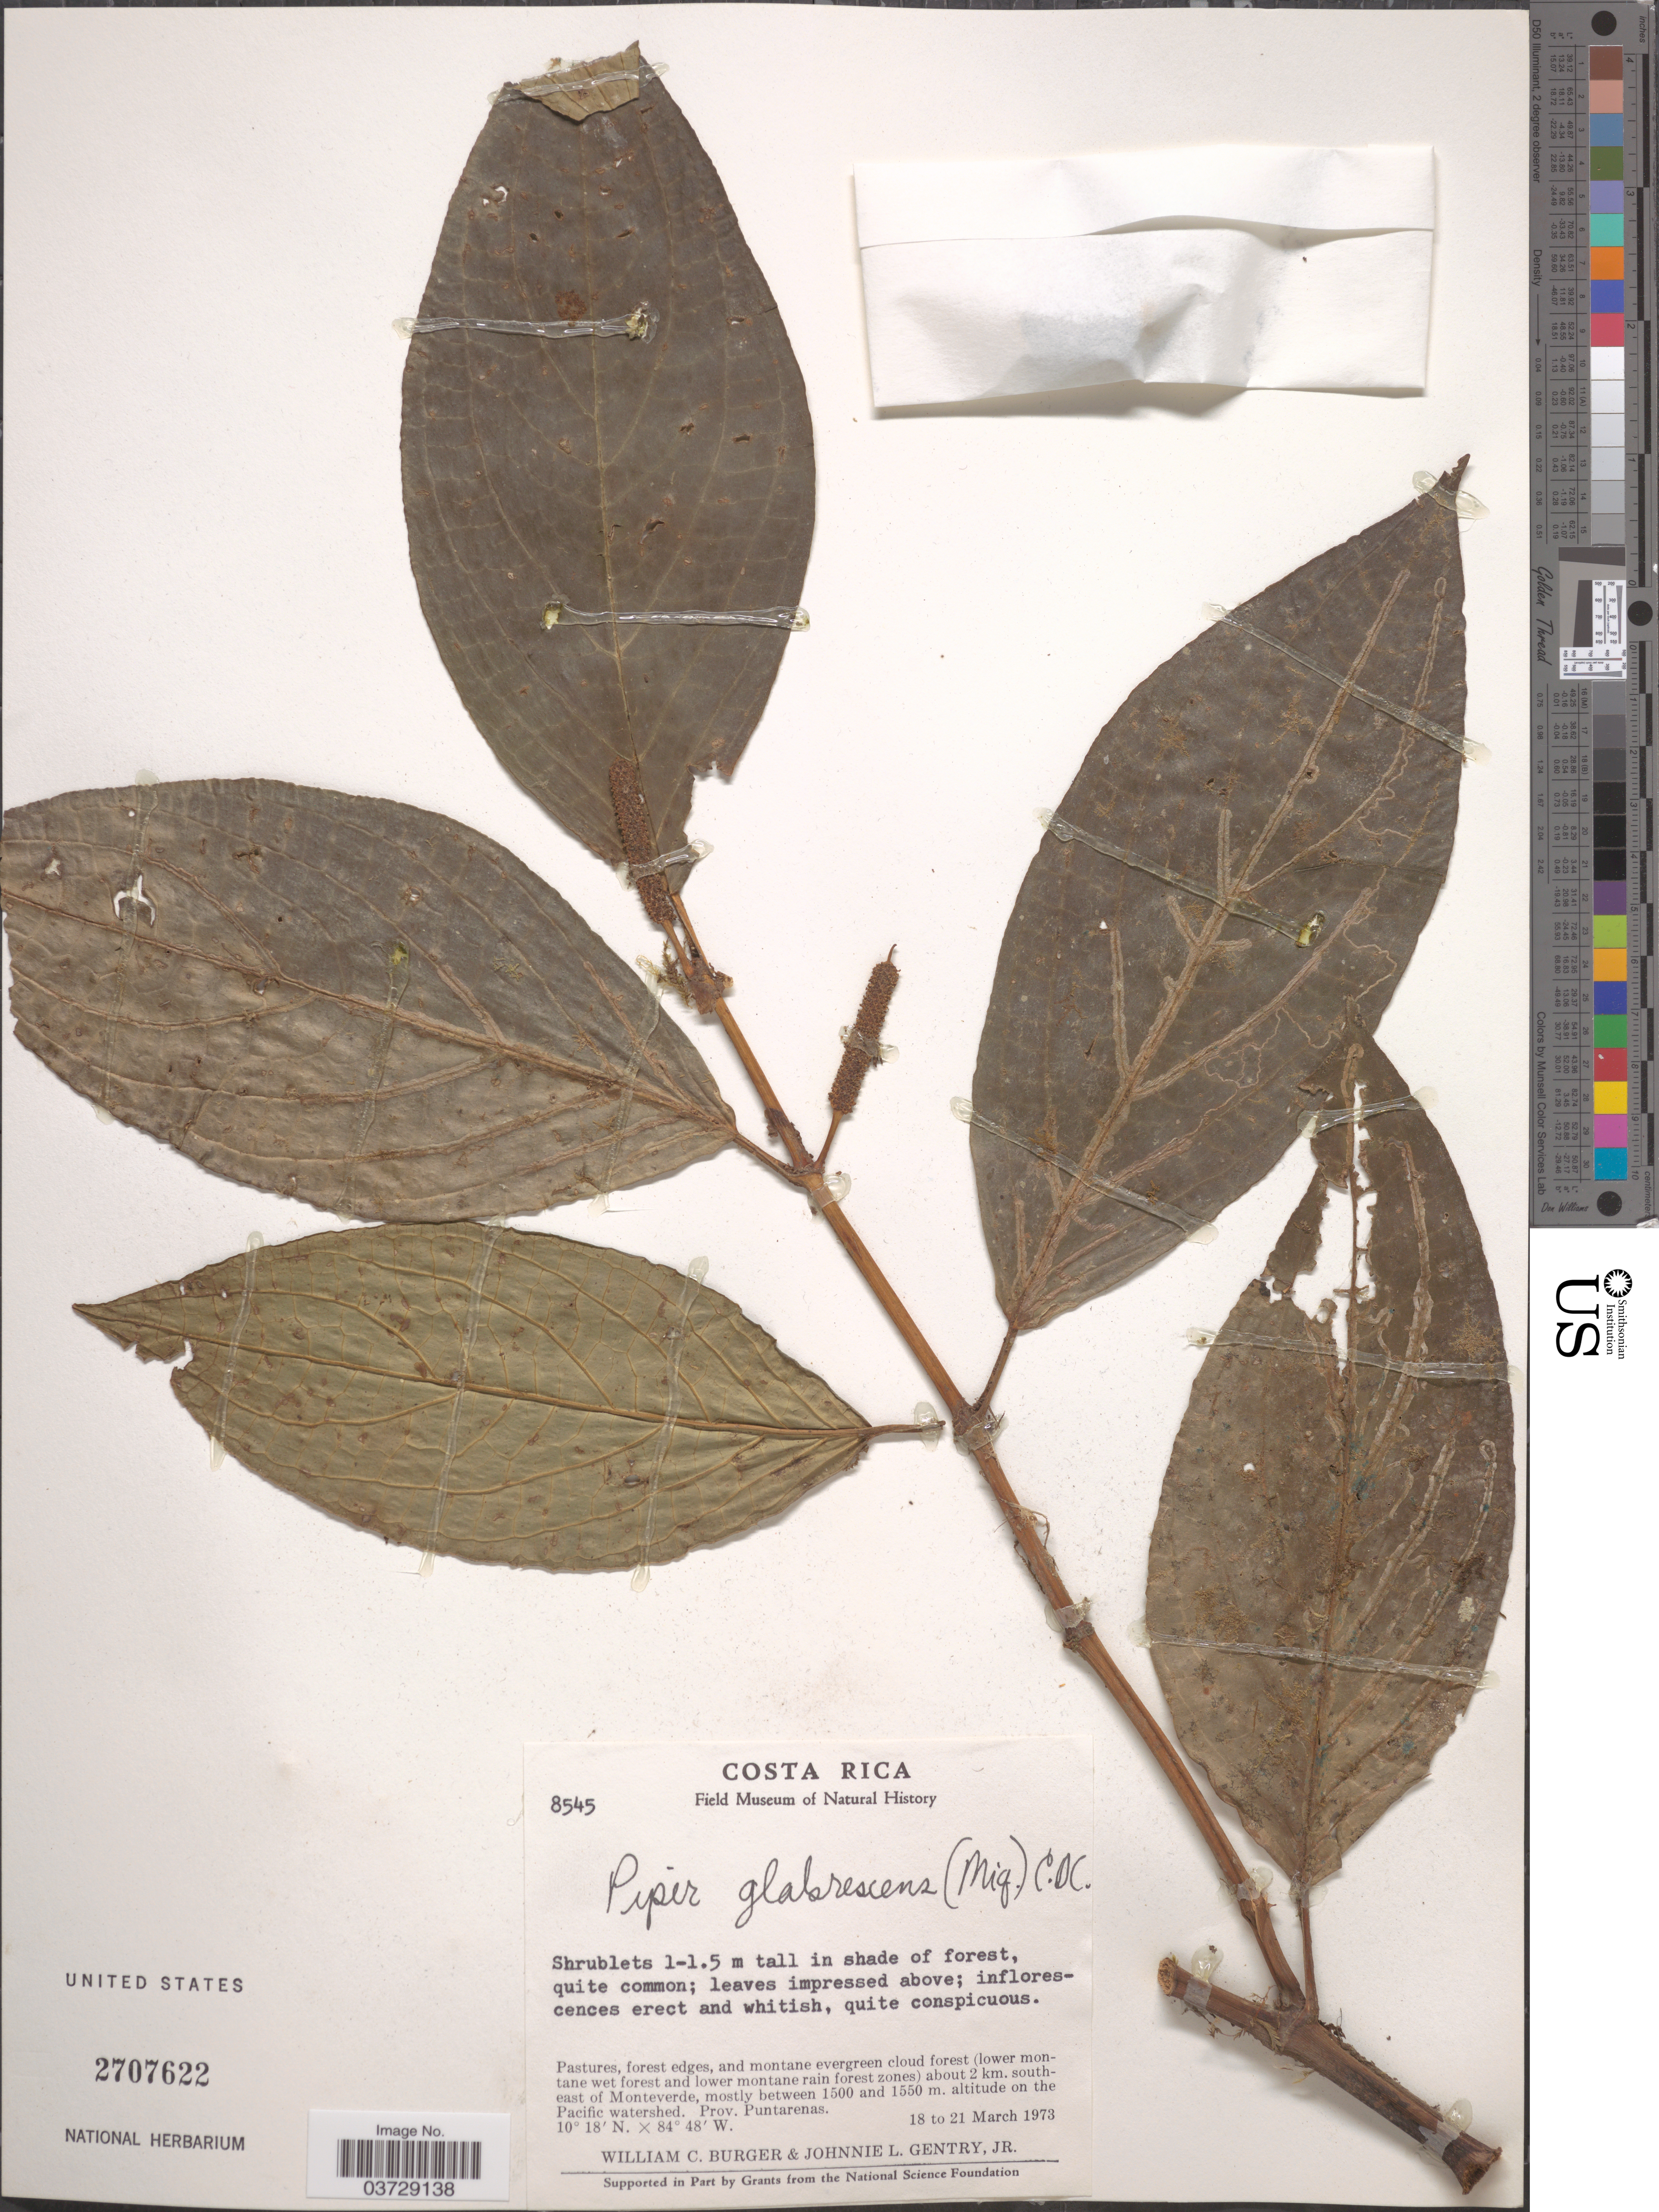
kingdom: Plantae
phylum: Tracheophyta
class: Magnoliopsida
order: Piperales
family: Piperaceae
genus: Piper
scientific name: Piper glabrescens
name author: (Miq.) C. DC.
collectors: W. Burger & J. L. Gentry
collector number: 8545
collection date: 1973-03-18/1973-03-21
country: Costa Rica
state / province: Puntarenas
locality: About 2 km. southeast of Monteverde, on the Pacific watershed.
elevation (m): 1500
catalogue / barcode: US 2707622